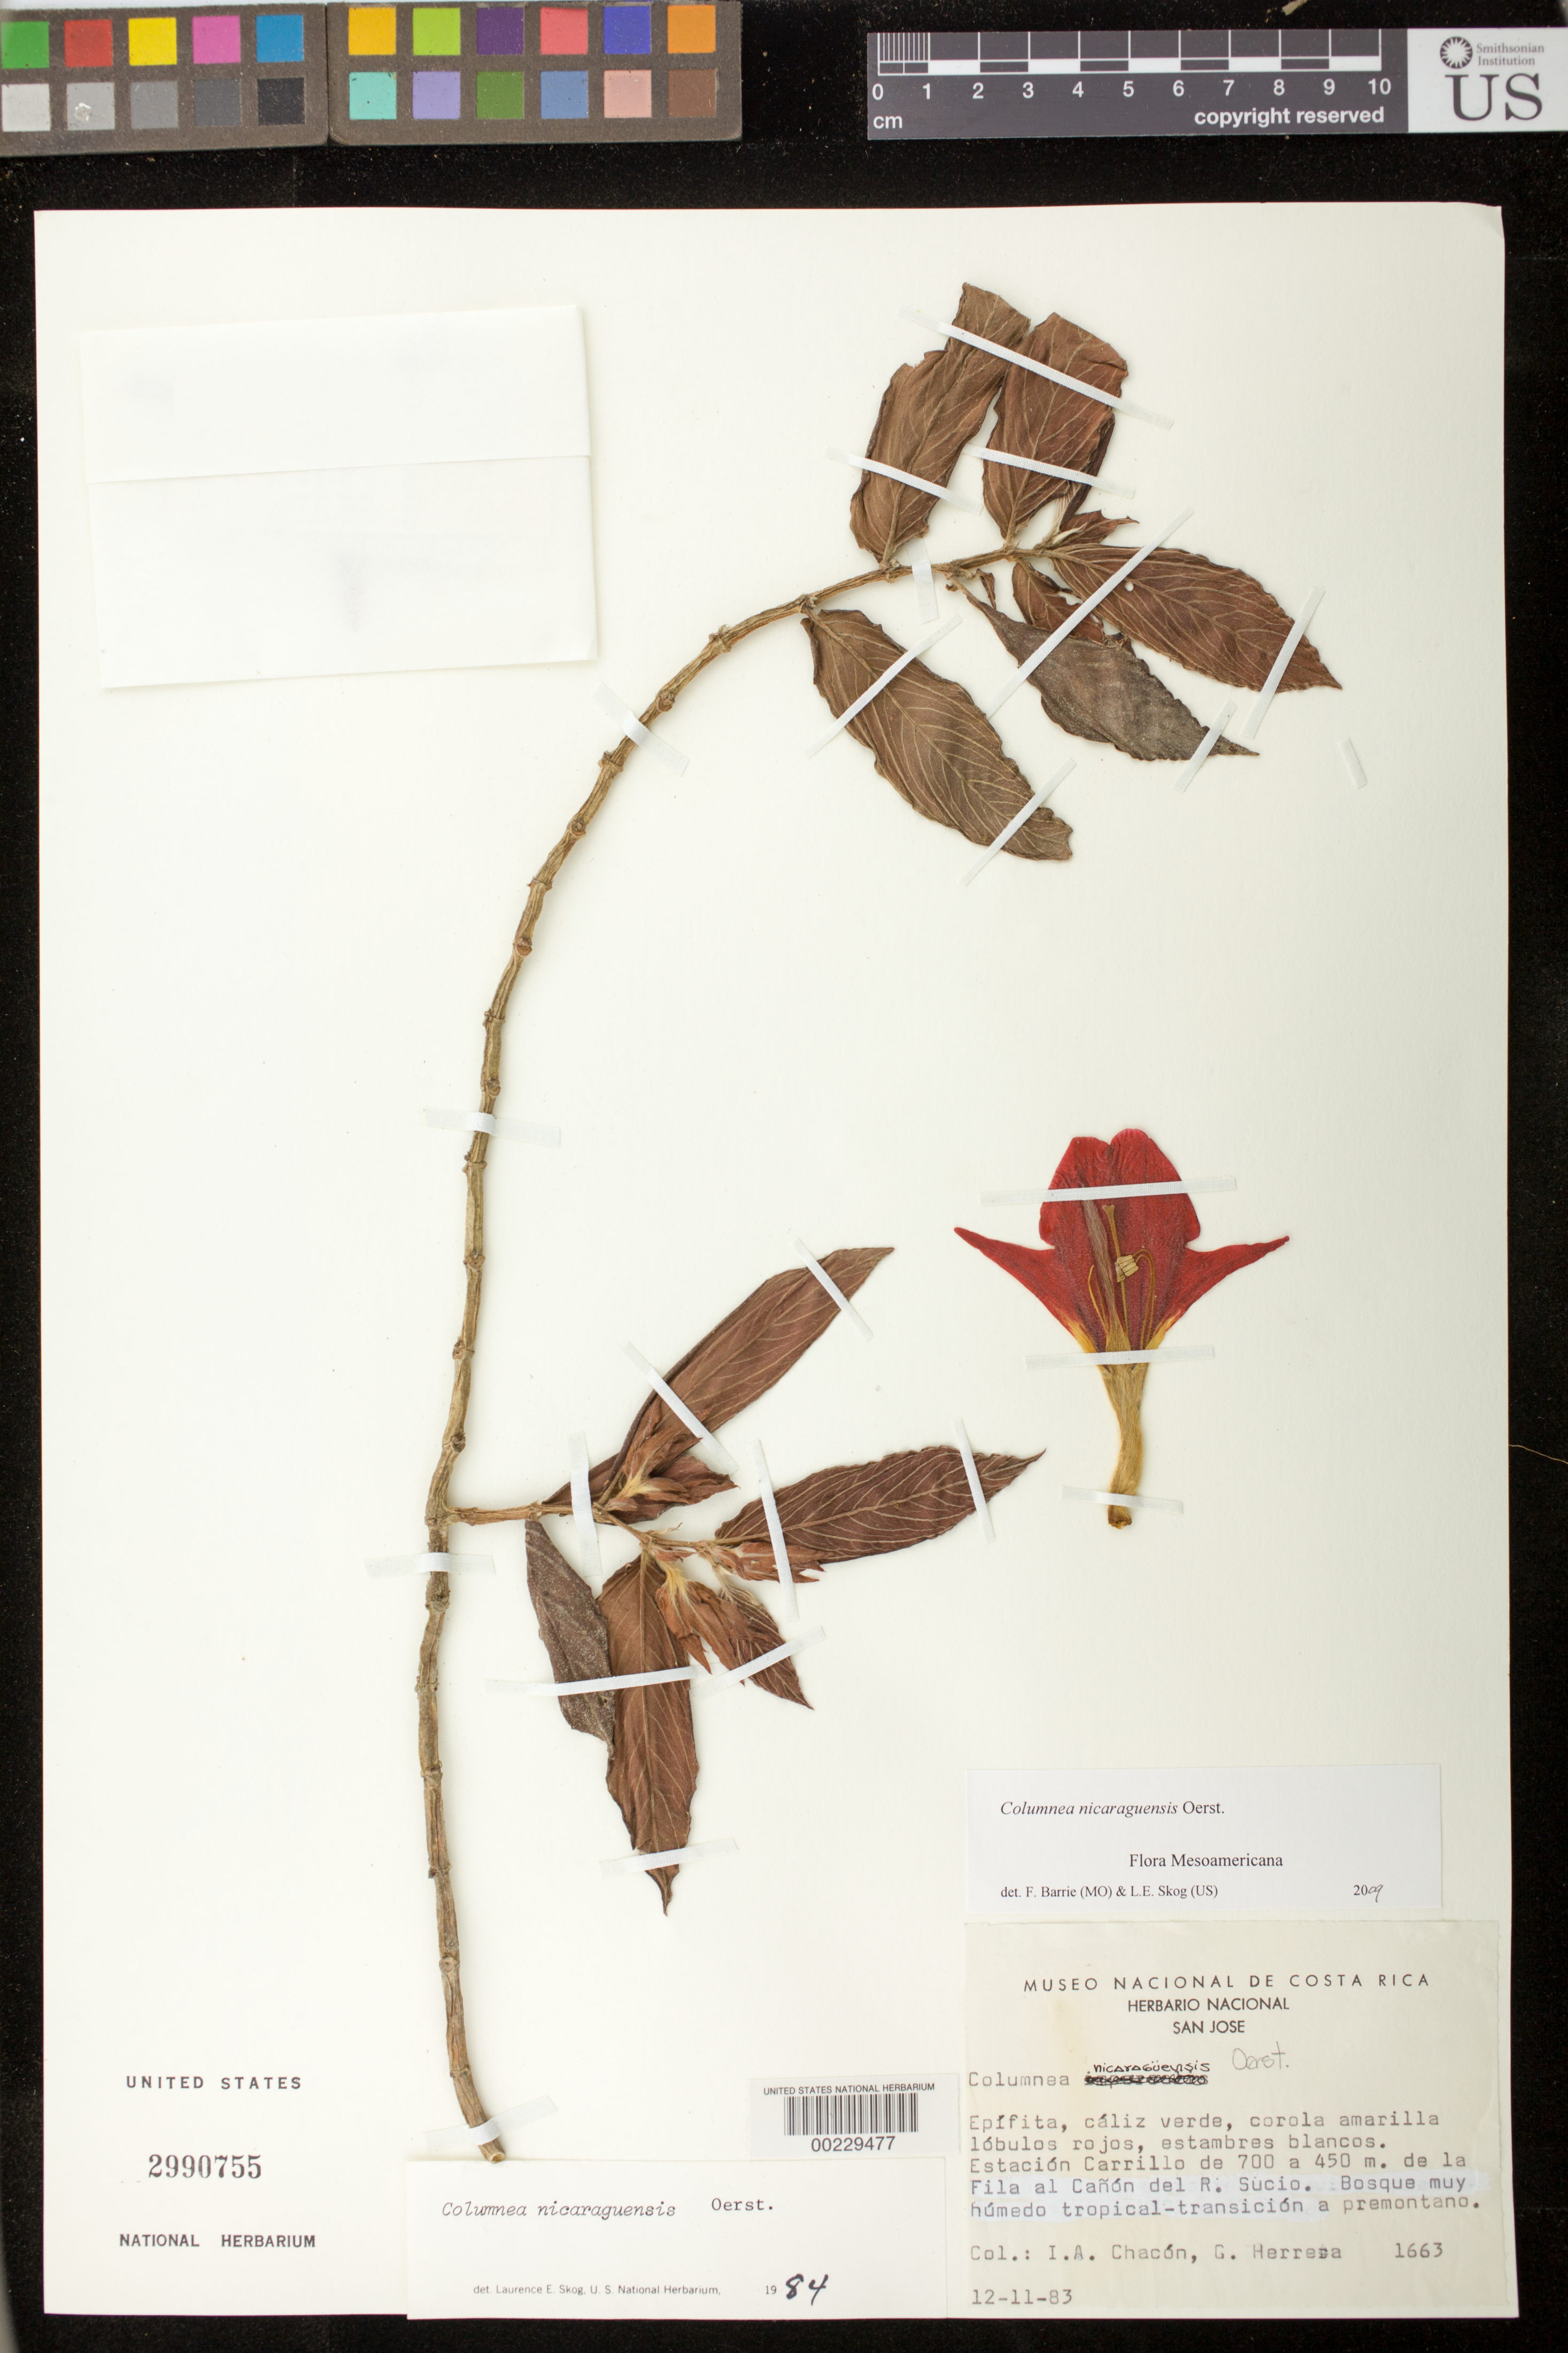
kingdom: Plantae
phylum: Tracheophyta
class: Magnoliopsida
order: Lamiales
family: Gesneriaceae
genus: Columnea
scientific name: Columnea nicaraguensis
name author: Oerst.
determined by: Skog, Laurence E.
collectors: I. Chacón & G. Herrera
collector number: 1663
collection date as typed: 12 Nov 1983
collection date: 1983-11-12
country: Costa Rica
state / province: San José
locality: Estación Carrillo de 700 a 450 m de la Fila al Cañón del R. Sucio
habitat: Bosque muy húmedo tropical-transicioón a premontano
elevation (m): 450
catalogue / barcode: US 2990755